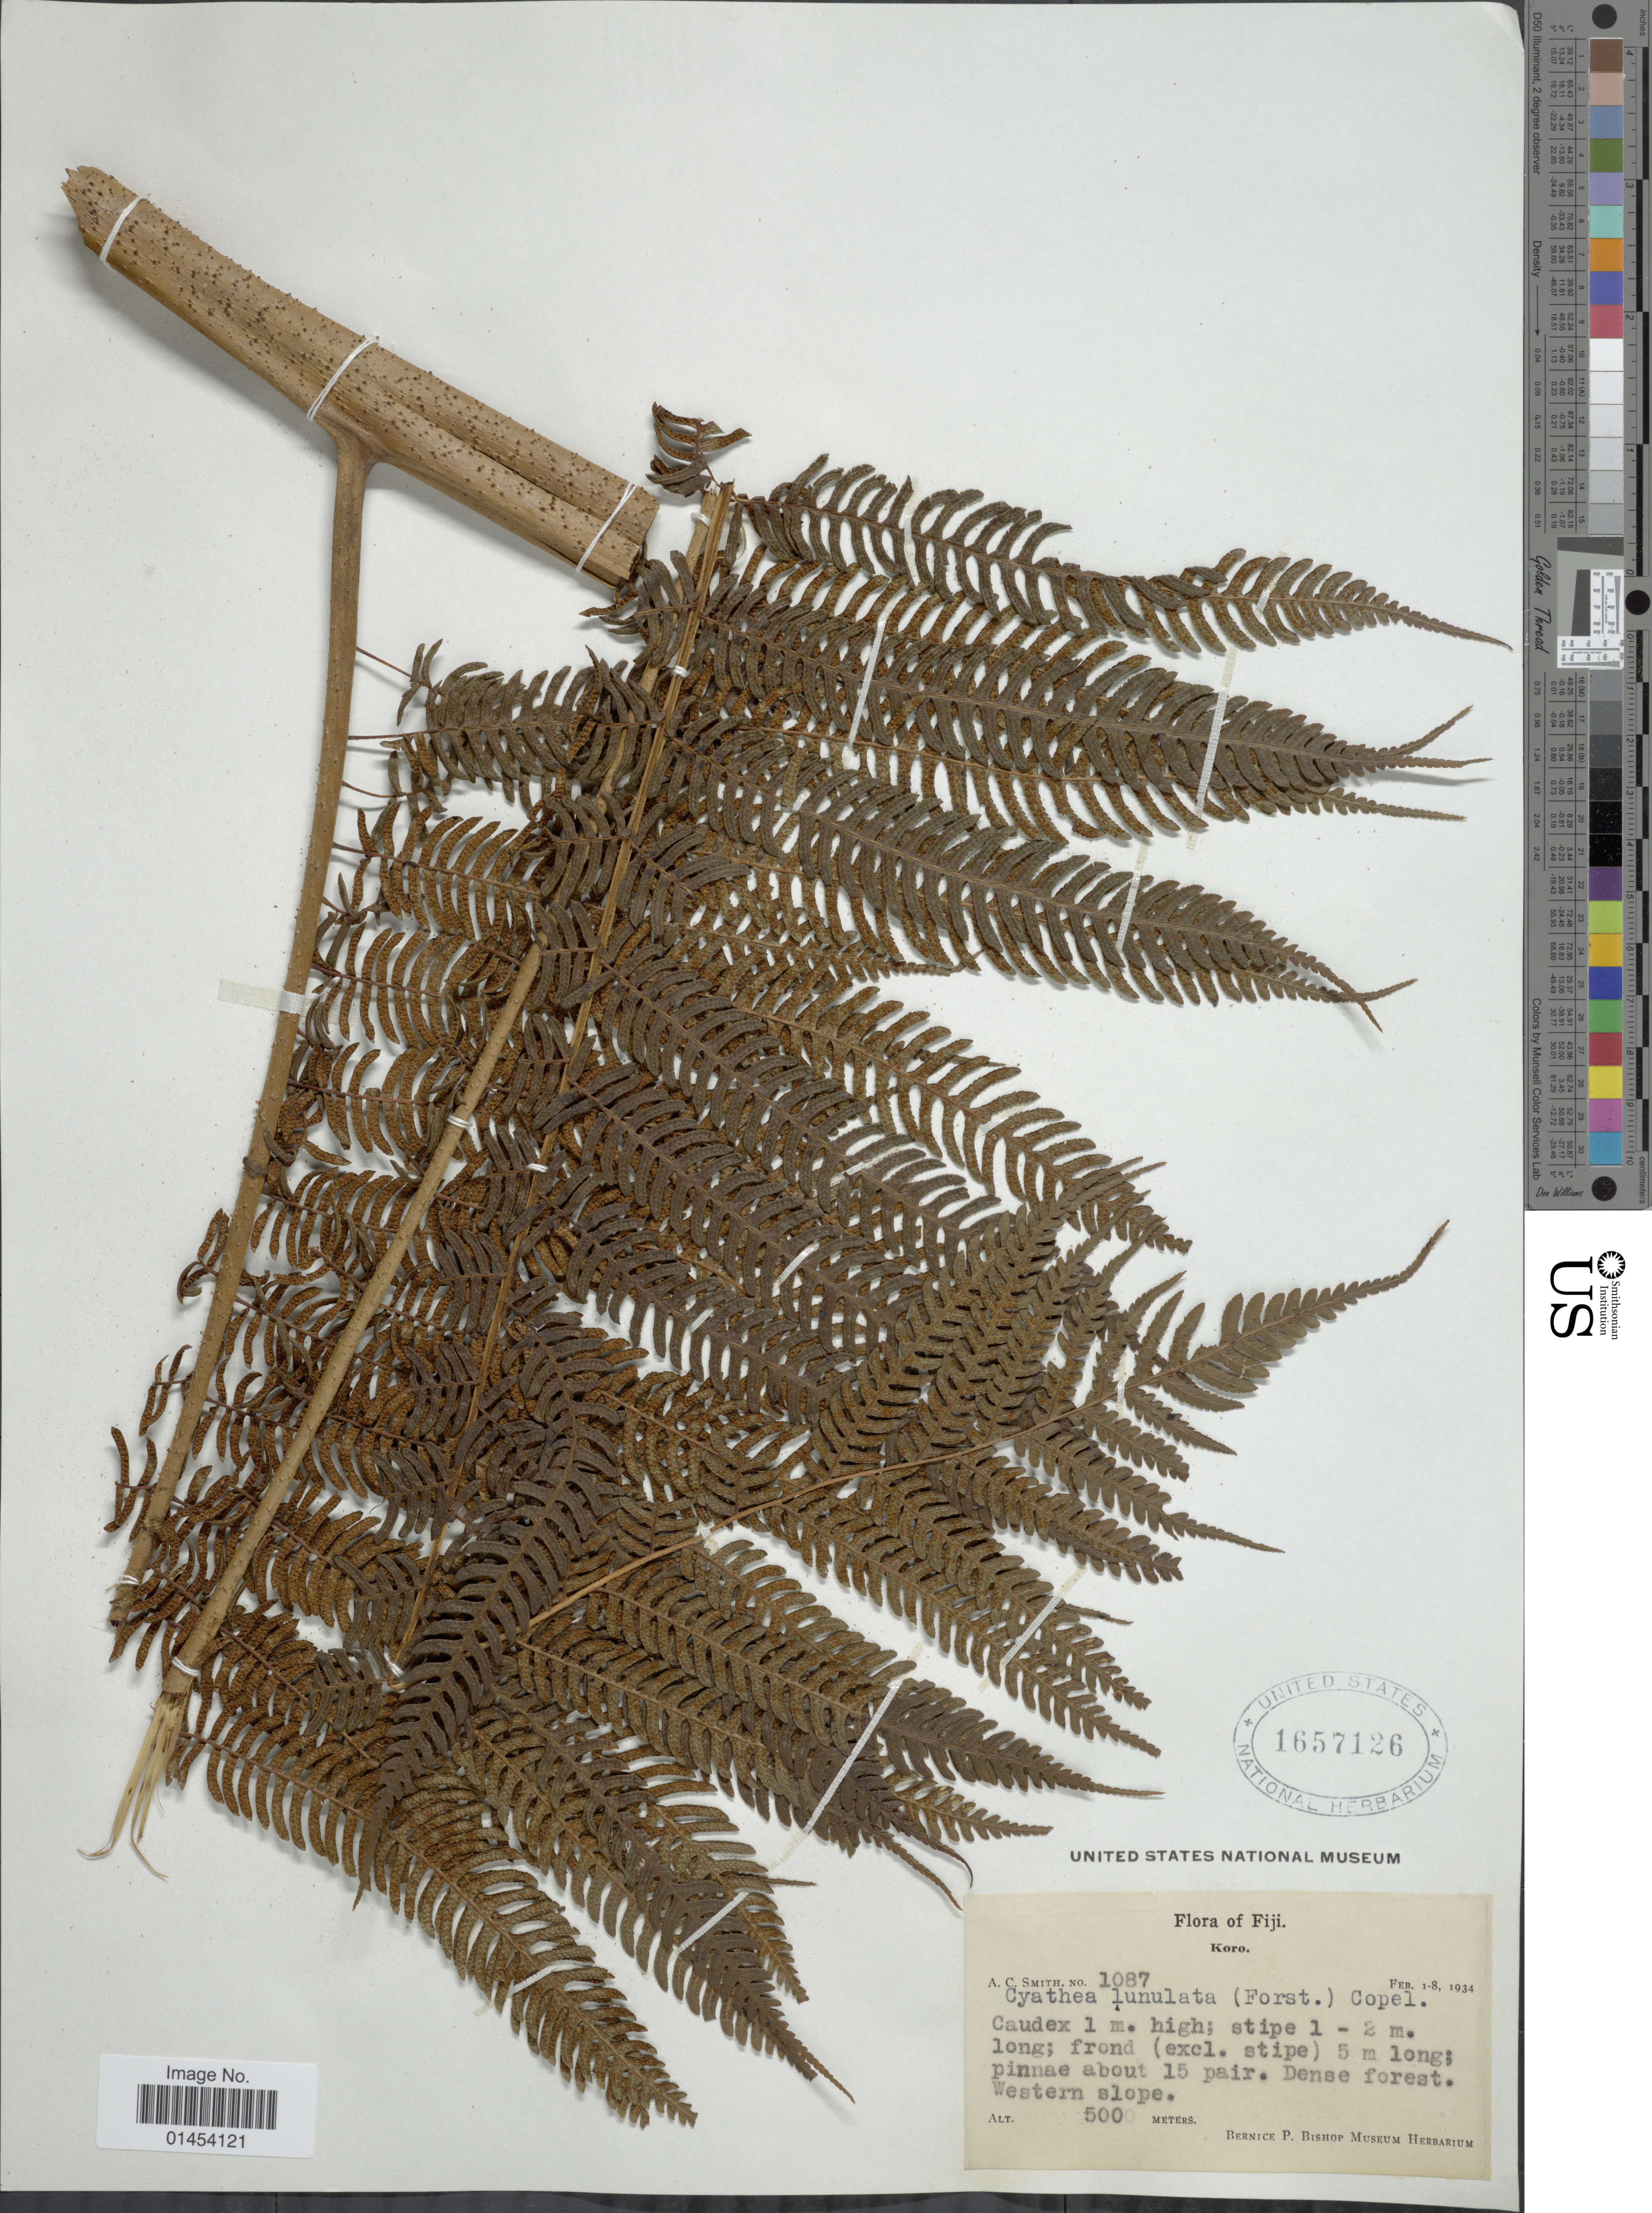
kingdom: Plantae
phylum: Tracheophyta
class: Polypodiopsida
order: Cyatheales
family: Cyatheaceae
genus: Cyathea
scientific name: Cyathea lunulata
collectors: A. C. Smith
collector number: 1087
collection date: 1934-02-01/1934-02-08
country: Fiji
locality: Koro. Western slope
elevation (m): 5000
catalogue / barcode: US 1657126